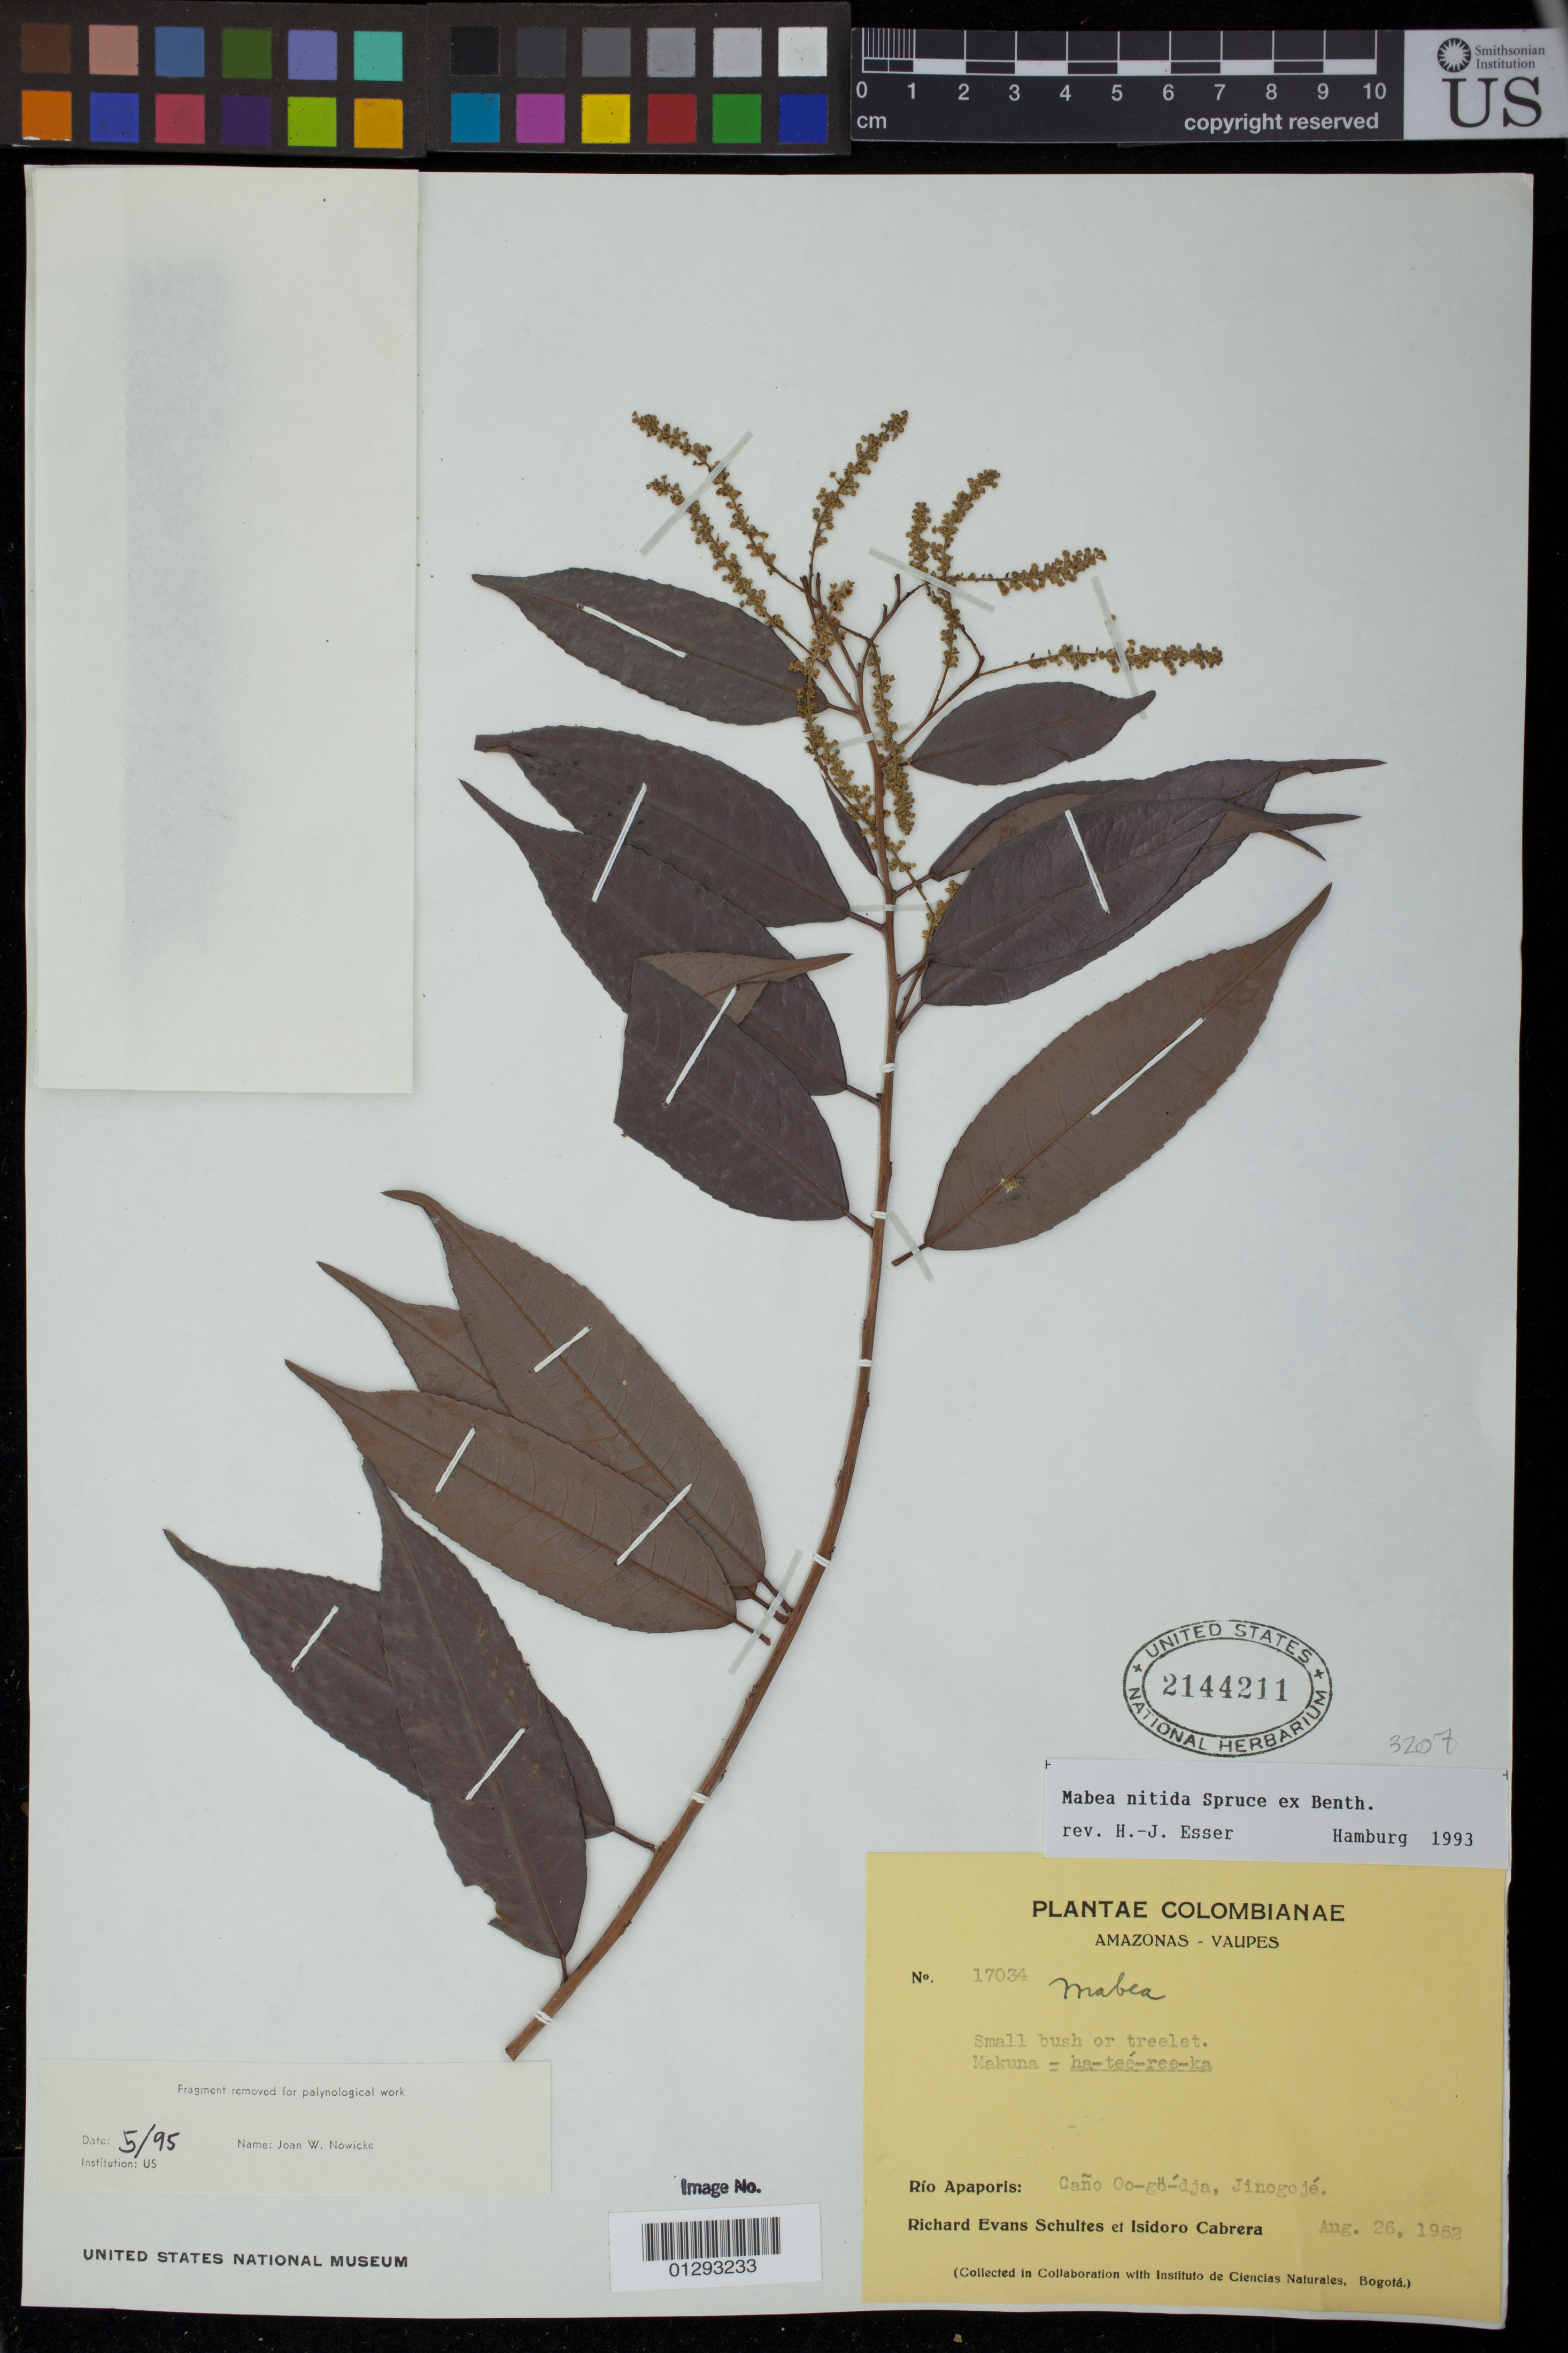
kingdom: Plantae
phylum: Tracheophyta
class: Magnoliopsida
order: Malpighiales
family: Euphorbiaceae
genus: Mabea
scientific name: Mabea nitida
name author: Spruce ex Benth.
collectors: R. E. Schultes & I. Cabrera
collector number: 17034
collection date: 1952-08-26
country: Colombia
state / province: Amazônas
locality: Rio Apaporis: Cano Oo-go-dja, Jinogoje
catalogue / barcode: US 2144211